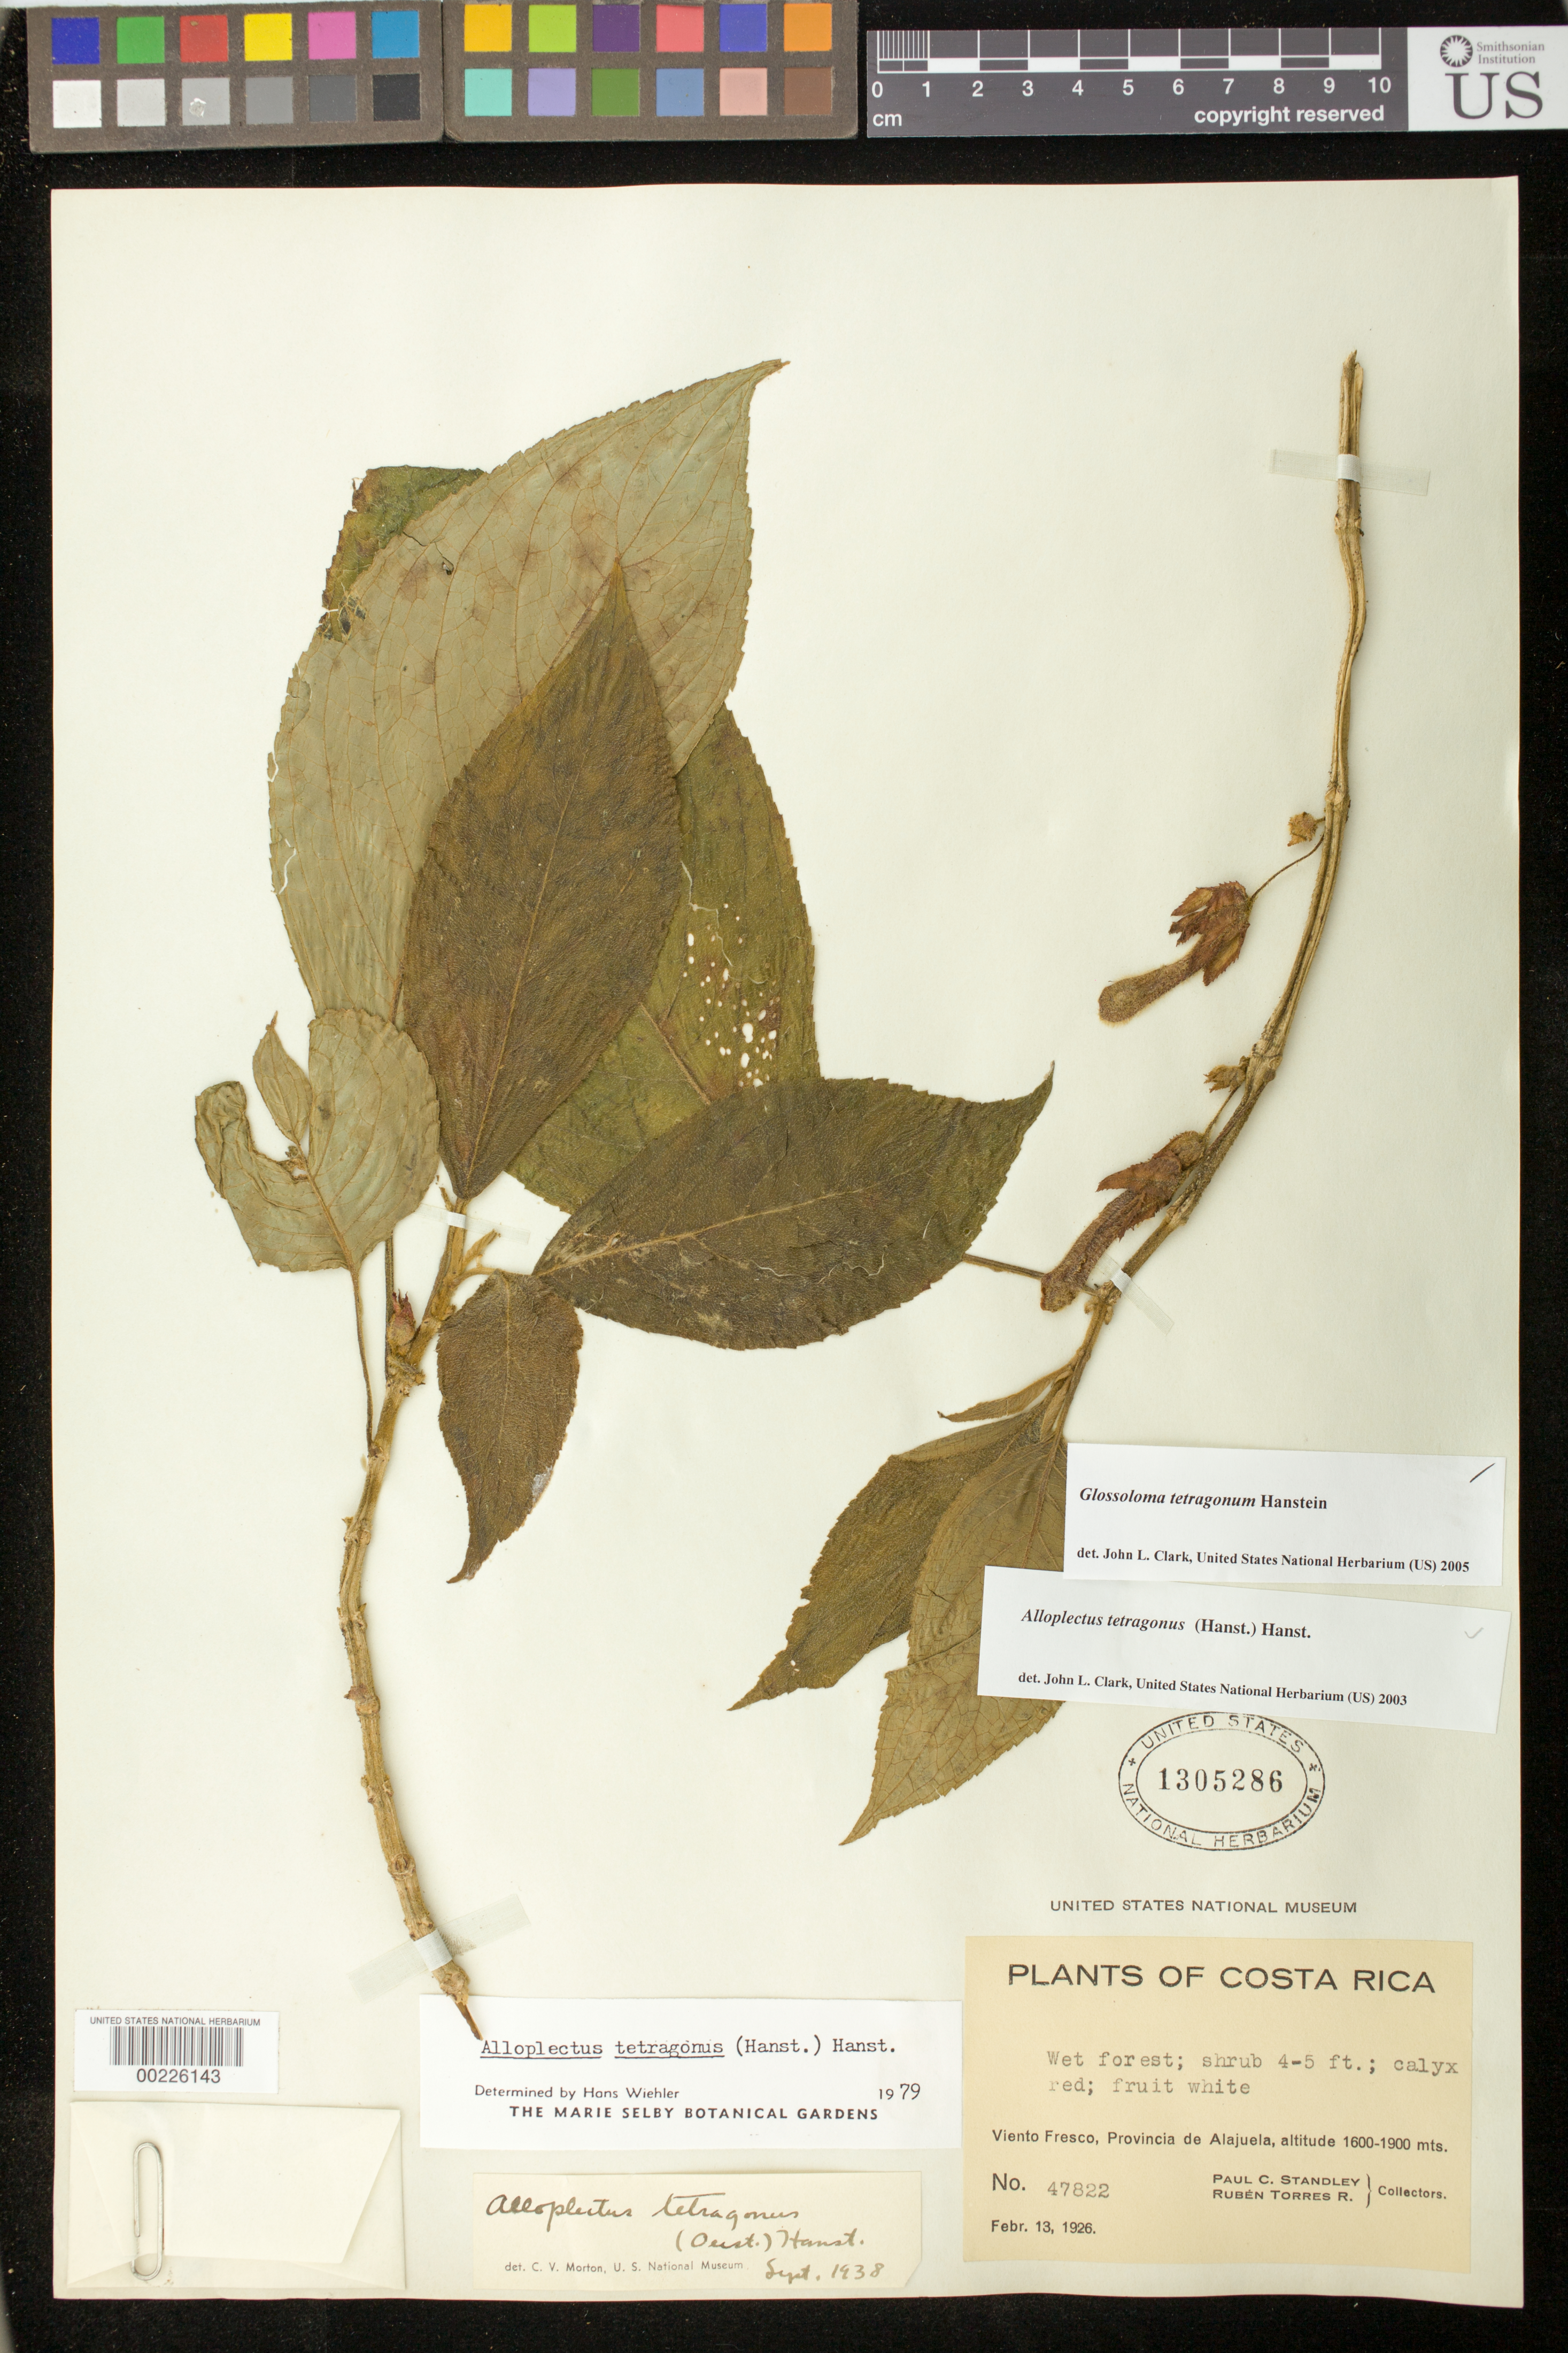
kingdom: Plantae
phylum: Tracheophyta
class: Magnoliopsida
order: Lamiales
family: Gesneriaceae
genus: Glossoloma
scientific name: Glossoloma tetragonum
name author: Hanst.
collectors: P. C. Standley & R. Torres R.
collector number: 47822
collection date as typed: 13 Feb 1926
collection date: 1926-02-13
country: Costa Rica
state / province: Alajuela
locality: Viento Fresco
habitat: Wet forest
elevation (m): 1600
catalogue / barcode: US 1305286